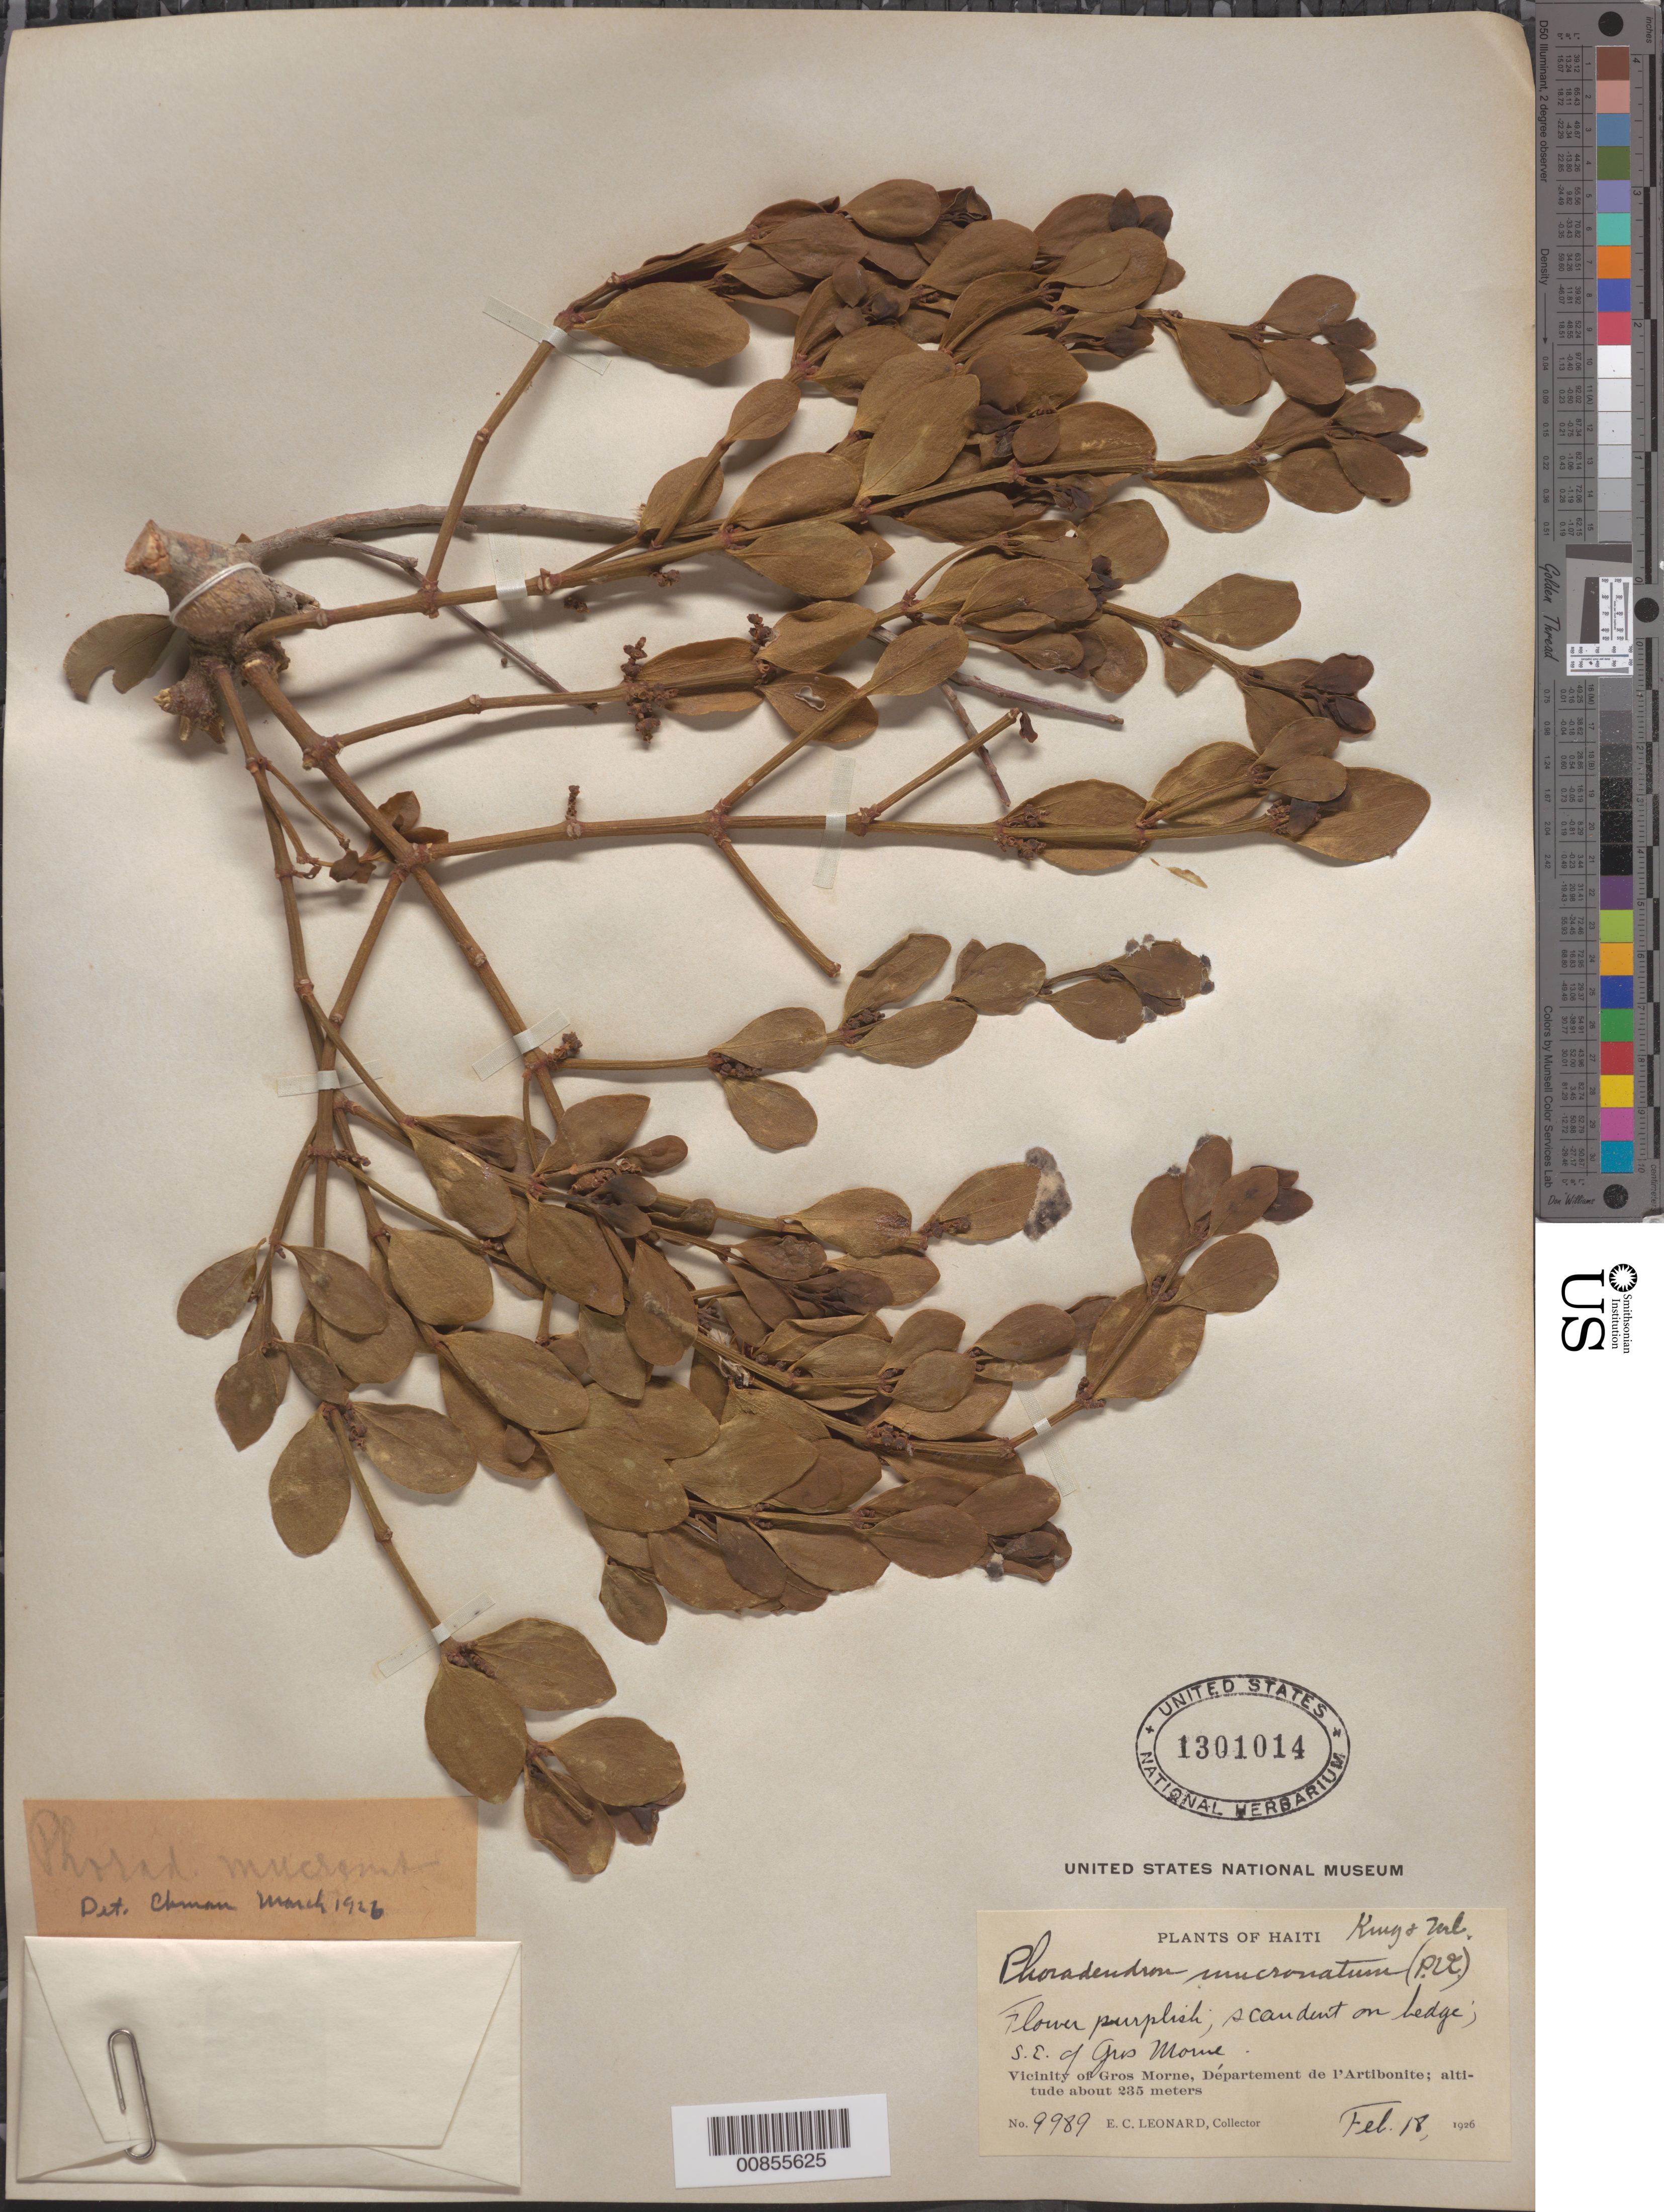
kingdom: Plantae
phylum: Tracheophyta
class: Magnoliopsida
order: Santalales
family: Viscaceae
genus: Phoradendron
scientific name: Phoradendron mucronatum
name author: (DC.) Krug & Urb.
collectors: E. C. Leonard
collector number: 9989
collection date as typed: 18 Feb 1926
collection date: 1926-02-18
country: Haiti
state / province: Artibonite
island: Hispaniola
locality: S.E. of Gros Morne.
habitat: On ledge.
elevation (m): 235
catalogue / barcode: US 1301014